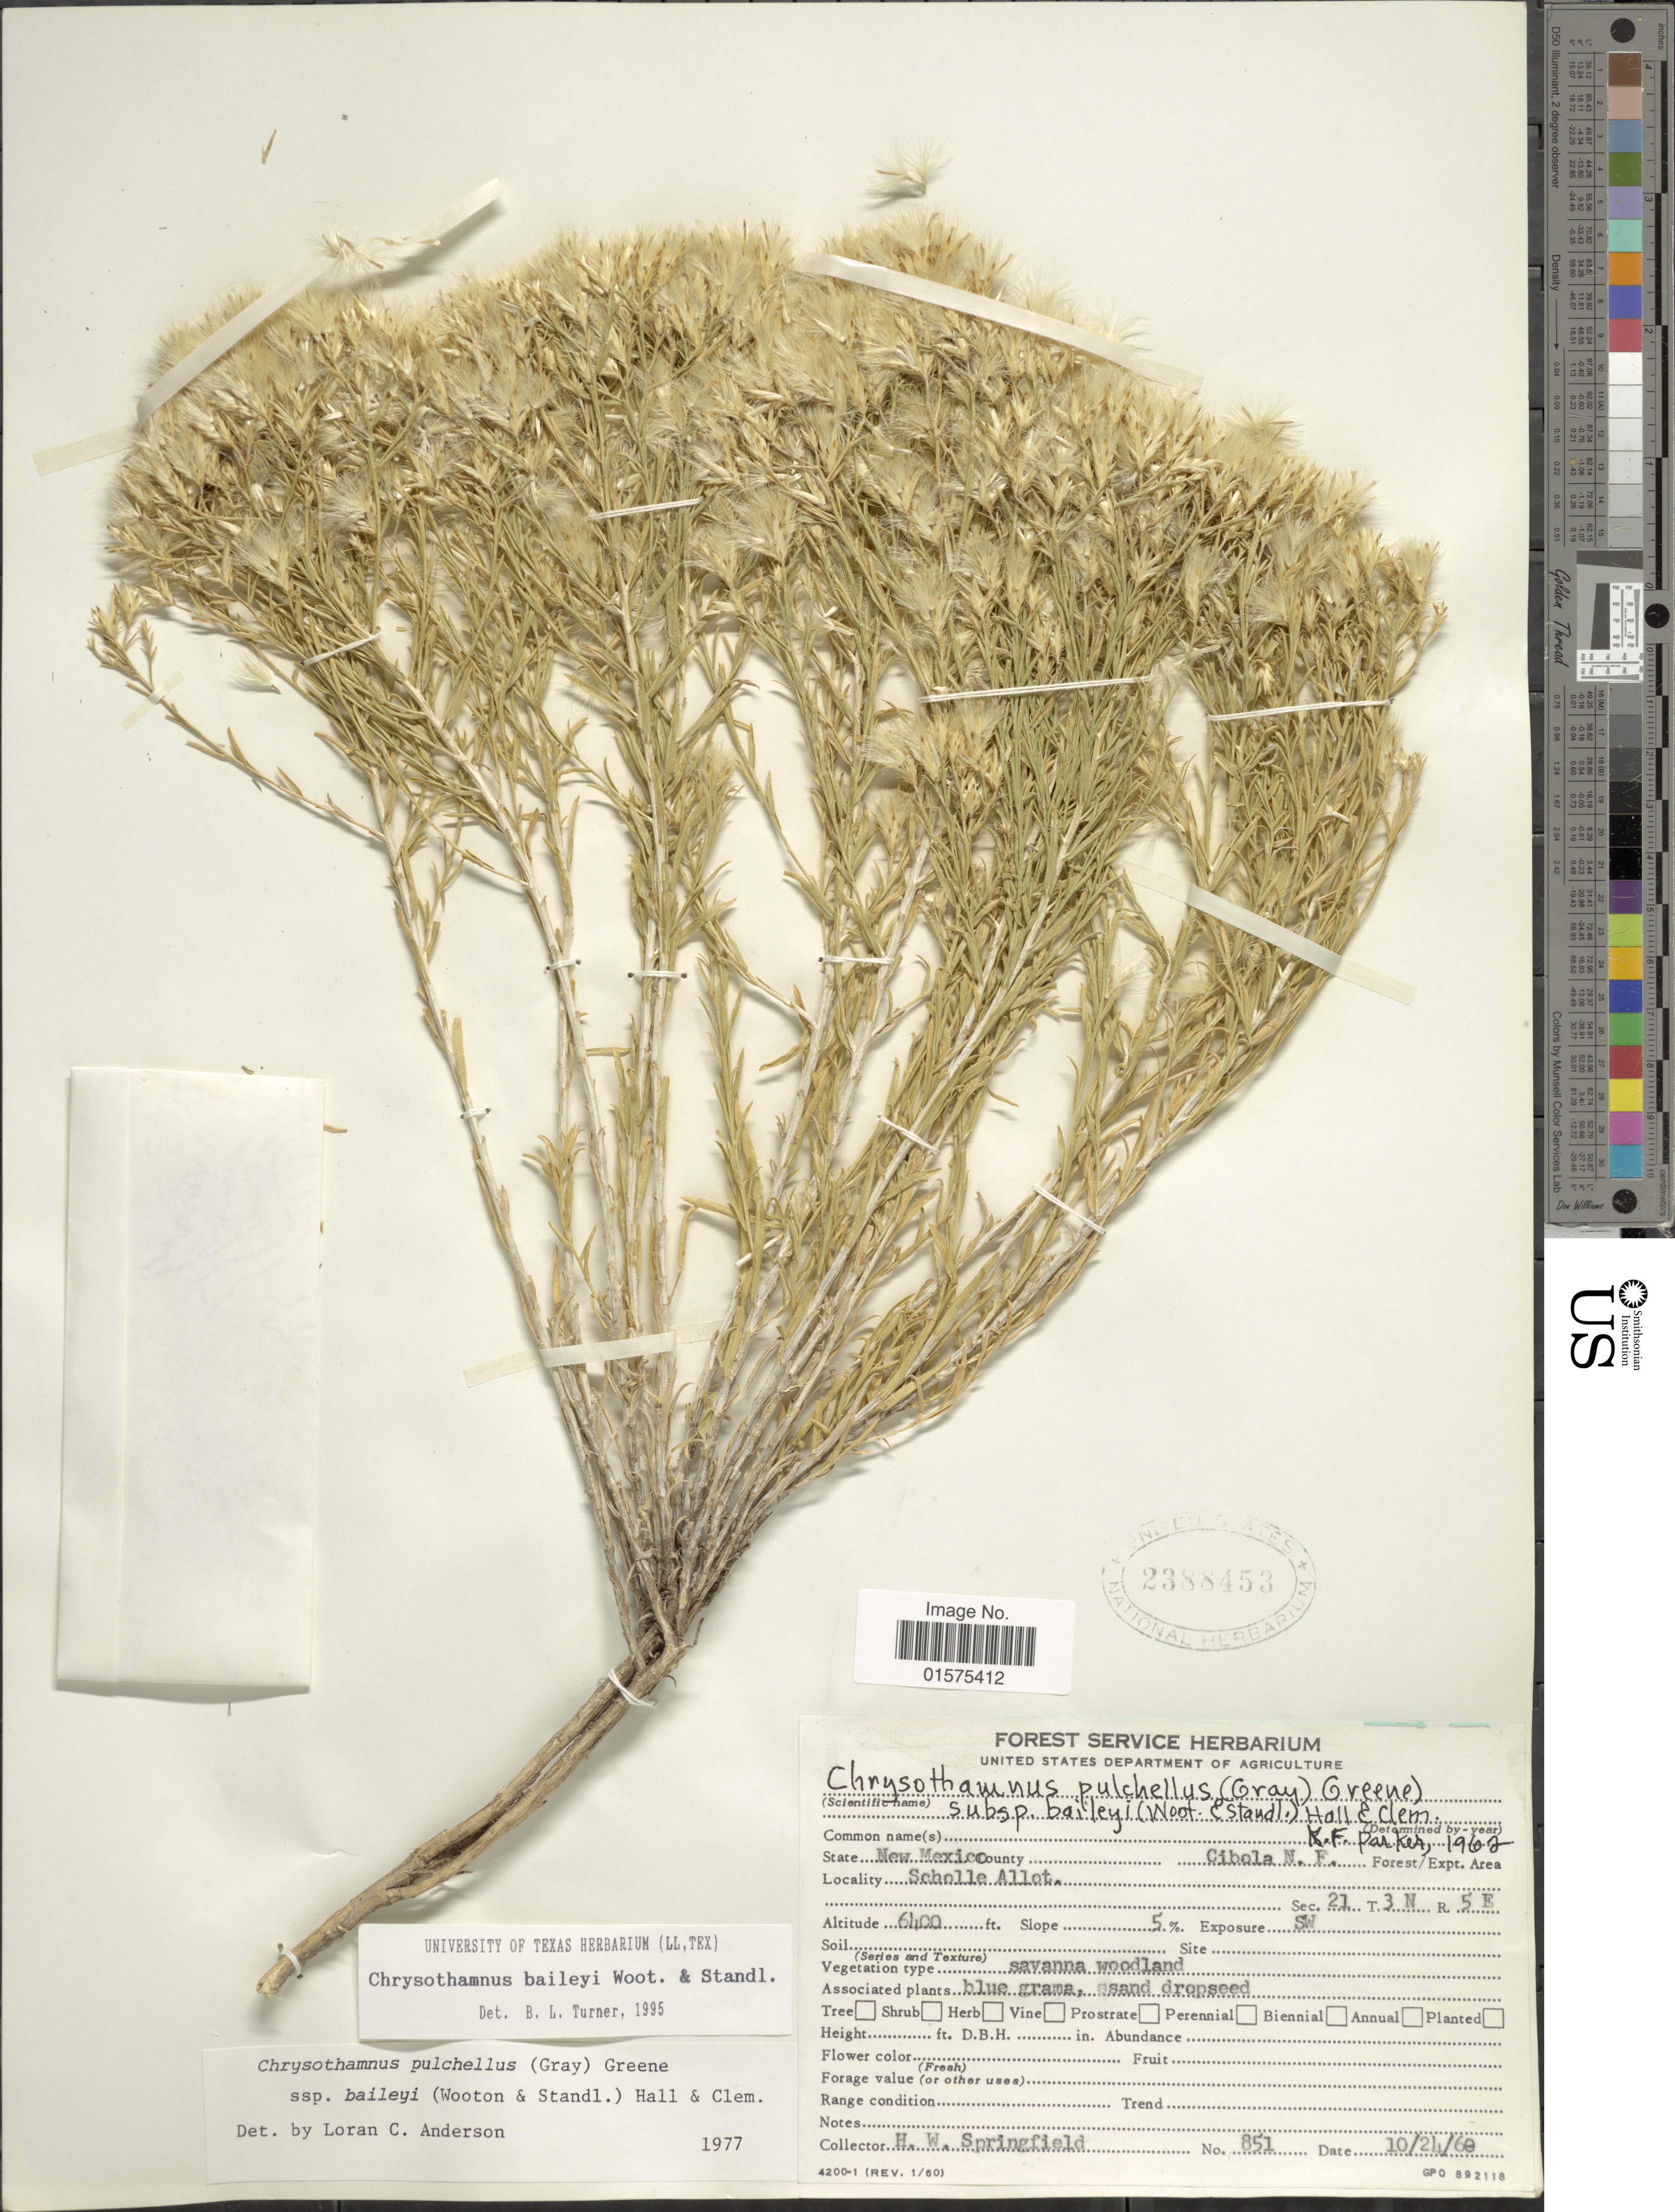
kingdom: Plantae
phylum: Tracheophyta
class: Magnoliopsida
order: Asterales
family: Asteraceae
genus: Lorandersonia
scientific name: Lorandersonia baileyi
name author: (Wooton & Standl.) et al.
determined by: Urbatsch, Lowell E., Curator (LSU), Louisiana State University (UNITED STATES)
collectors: H. Springfield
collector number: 851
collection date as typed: Transcribed d/m/y: 24/10/60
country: United States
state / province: New Mexico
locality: County Cibola N. F. Scholle Allot. Slope 5. Sec. 21 T. 3N R. 5E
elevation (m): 1951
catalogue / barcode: US 2388453